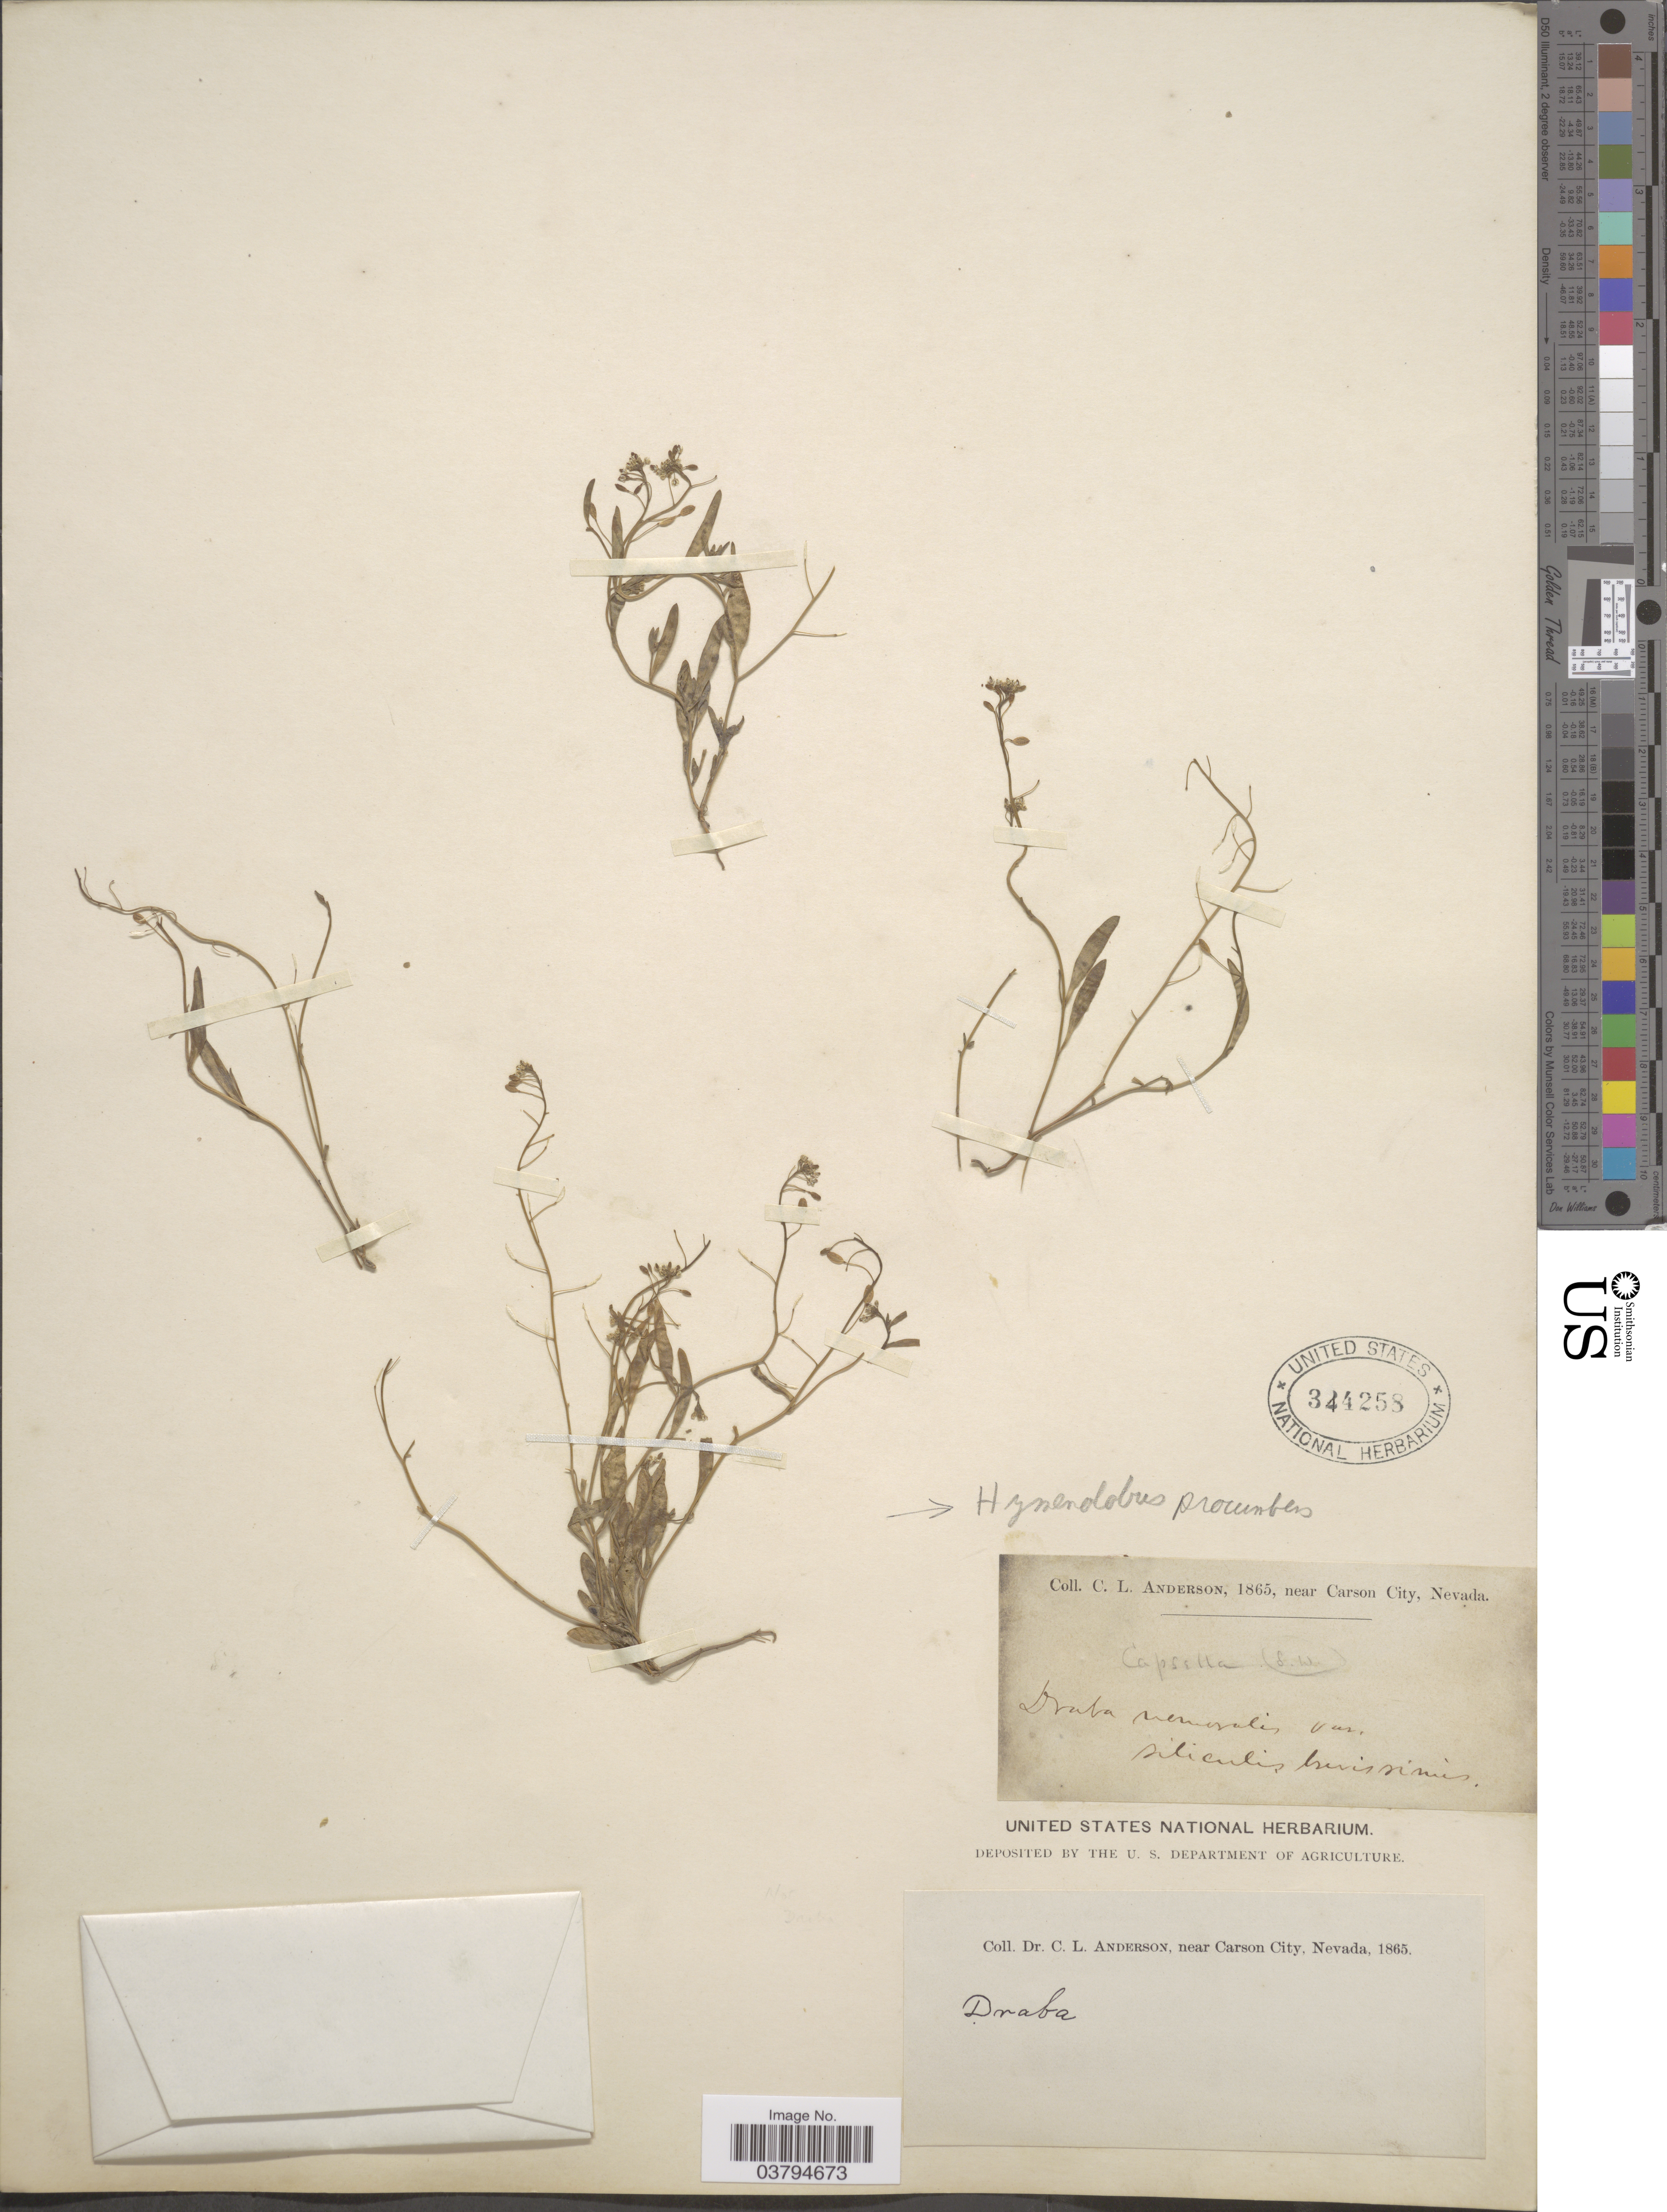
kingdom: Plantae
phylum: Tracheophyta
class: Magnoliopsida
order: Brassicales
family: Brassicaceae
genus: Hornungia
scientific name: Hornungia procumbens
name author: (L.) Hayek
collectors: C. L. Anderson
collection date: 1865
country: United States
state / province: Nevada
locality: Near Carson City.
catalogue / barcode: US 344258